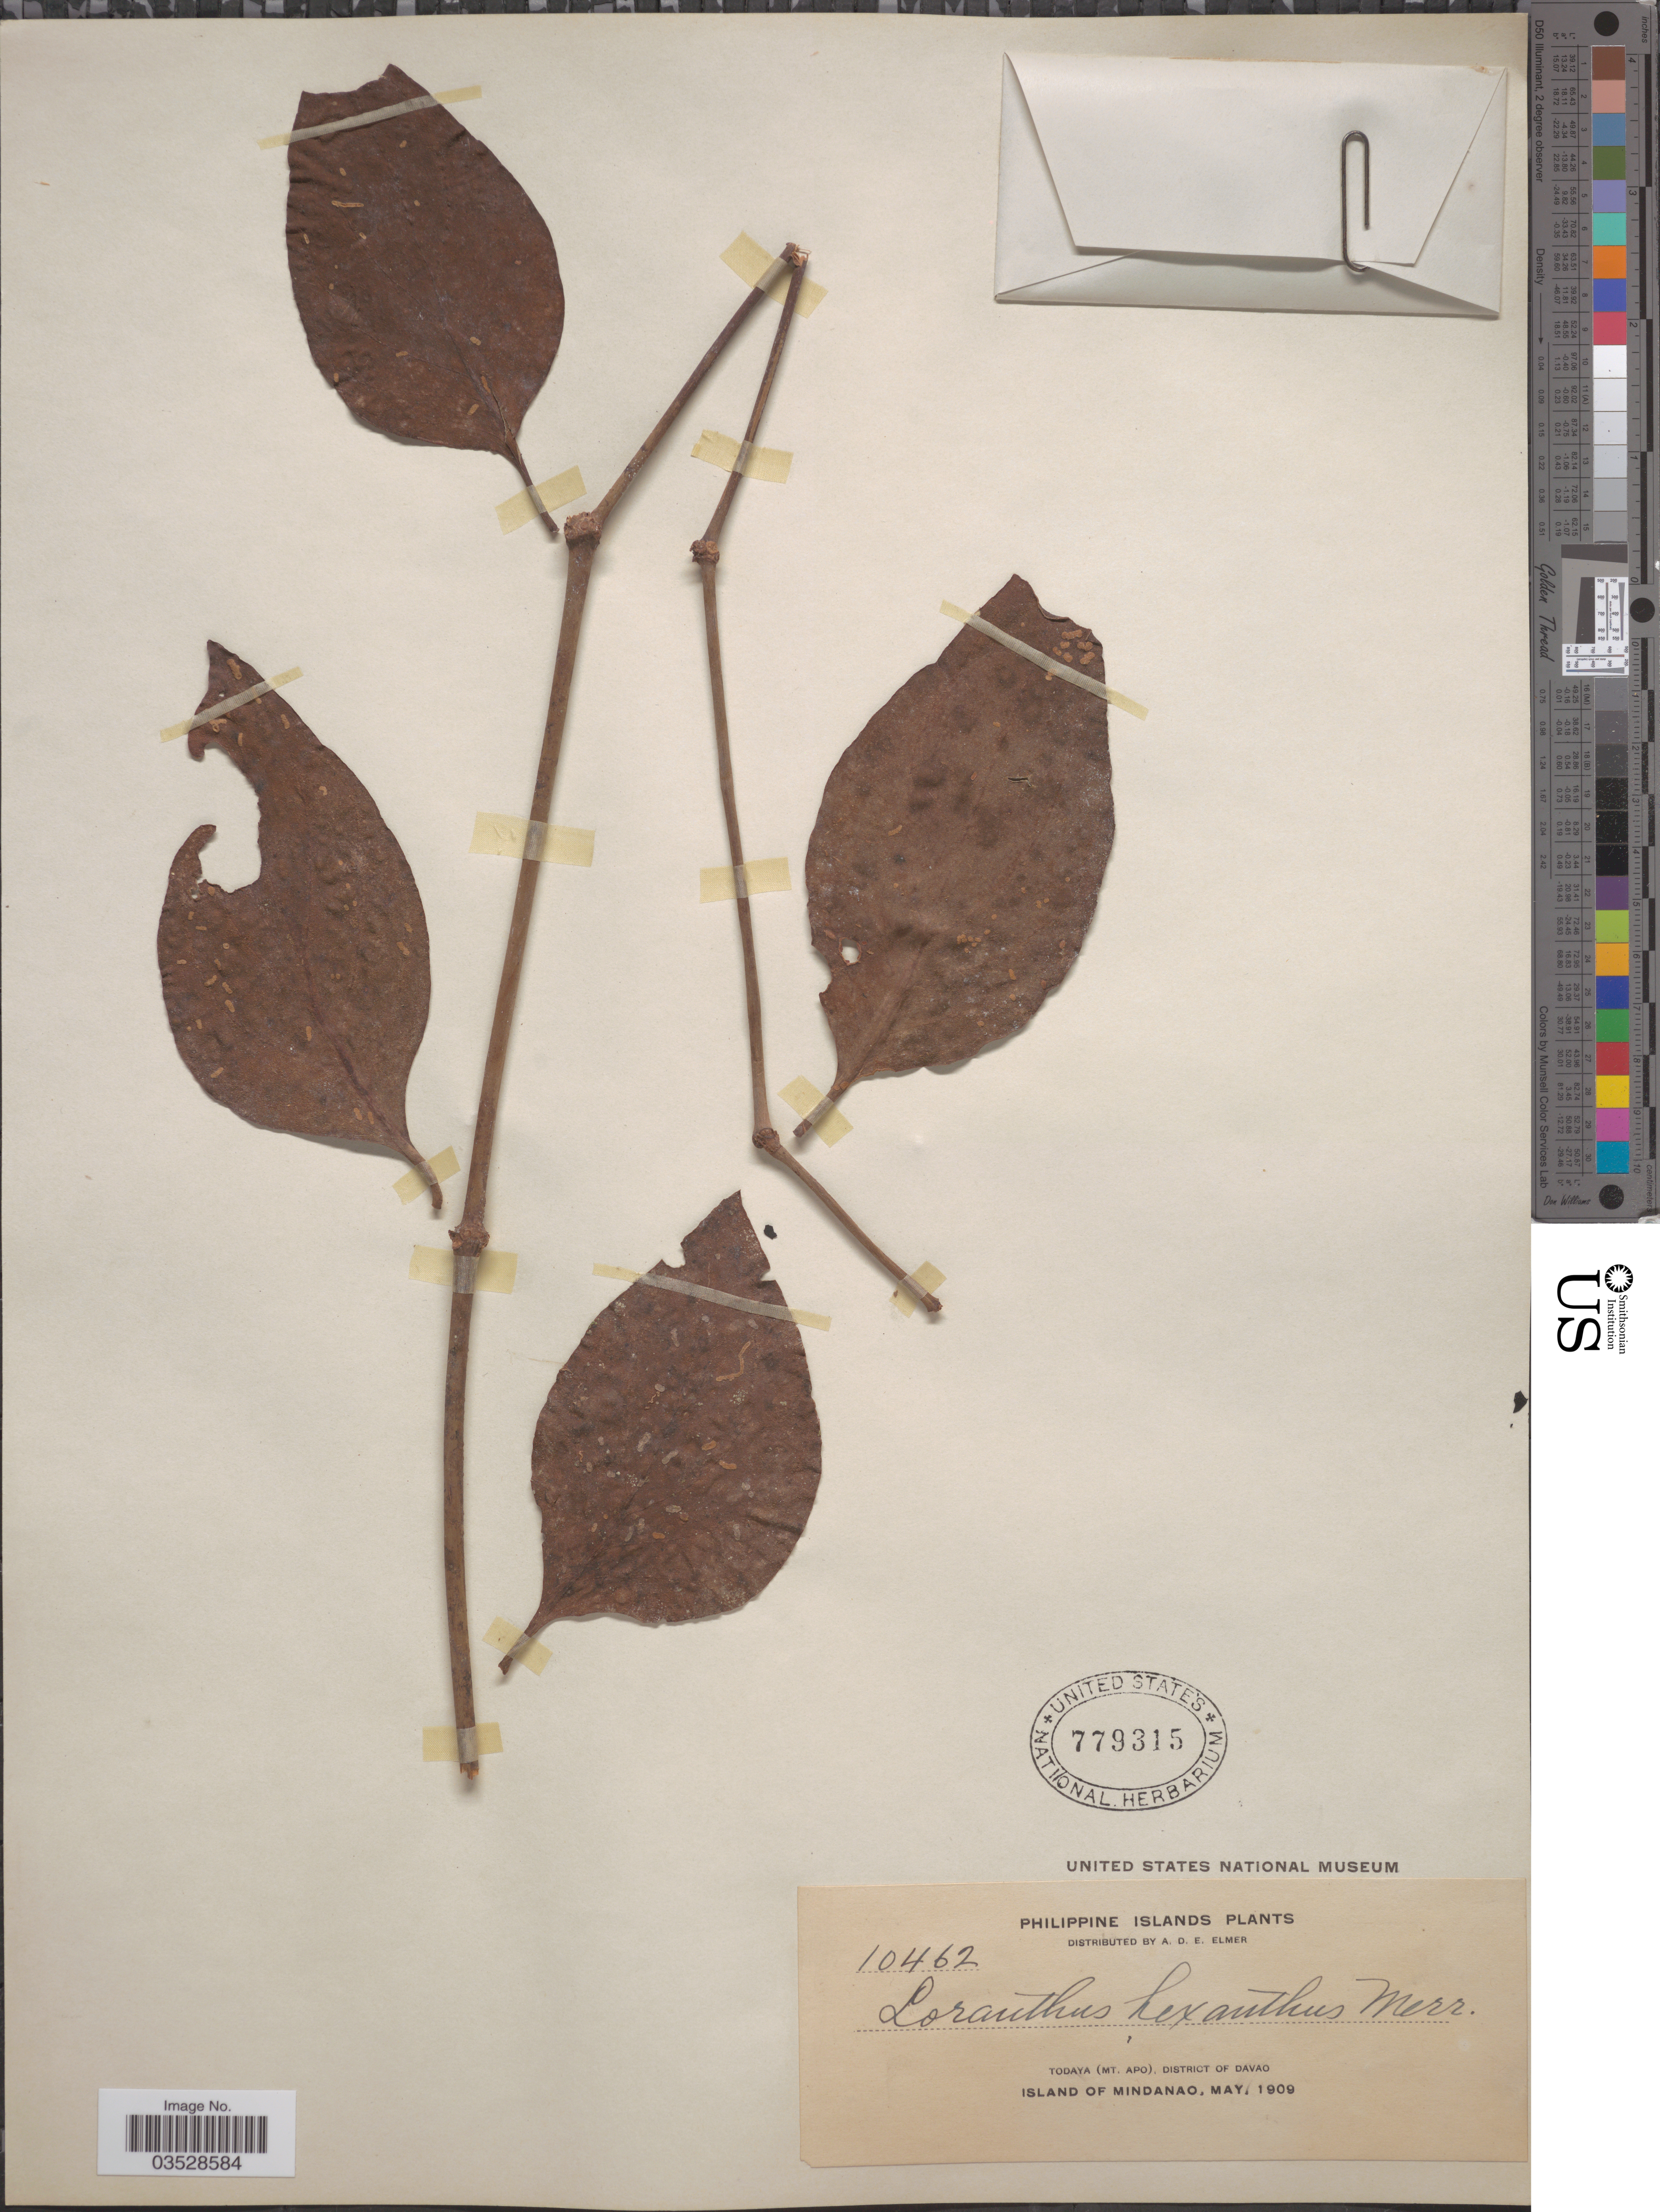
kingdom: Plantae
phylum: Tracheophyta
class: Magnoliopsida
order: Santalales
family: Loranthaceae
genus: Loranthus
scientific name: Loranthus hexanthus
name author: Merr.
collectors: A. D. E. Elmer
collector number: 10462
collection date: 1909-05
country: Philippines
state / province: Davao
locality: Todaya (Mt. Apo), District of Davao. Island of Mindanao.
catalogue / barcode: US 779315